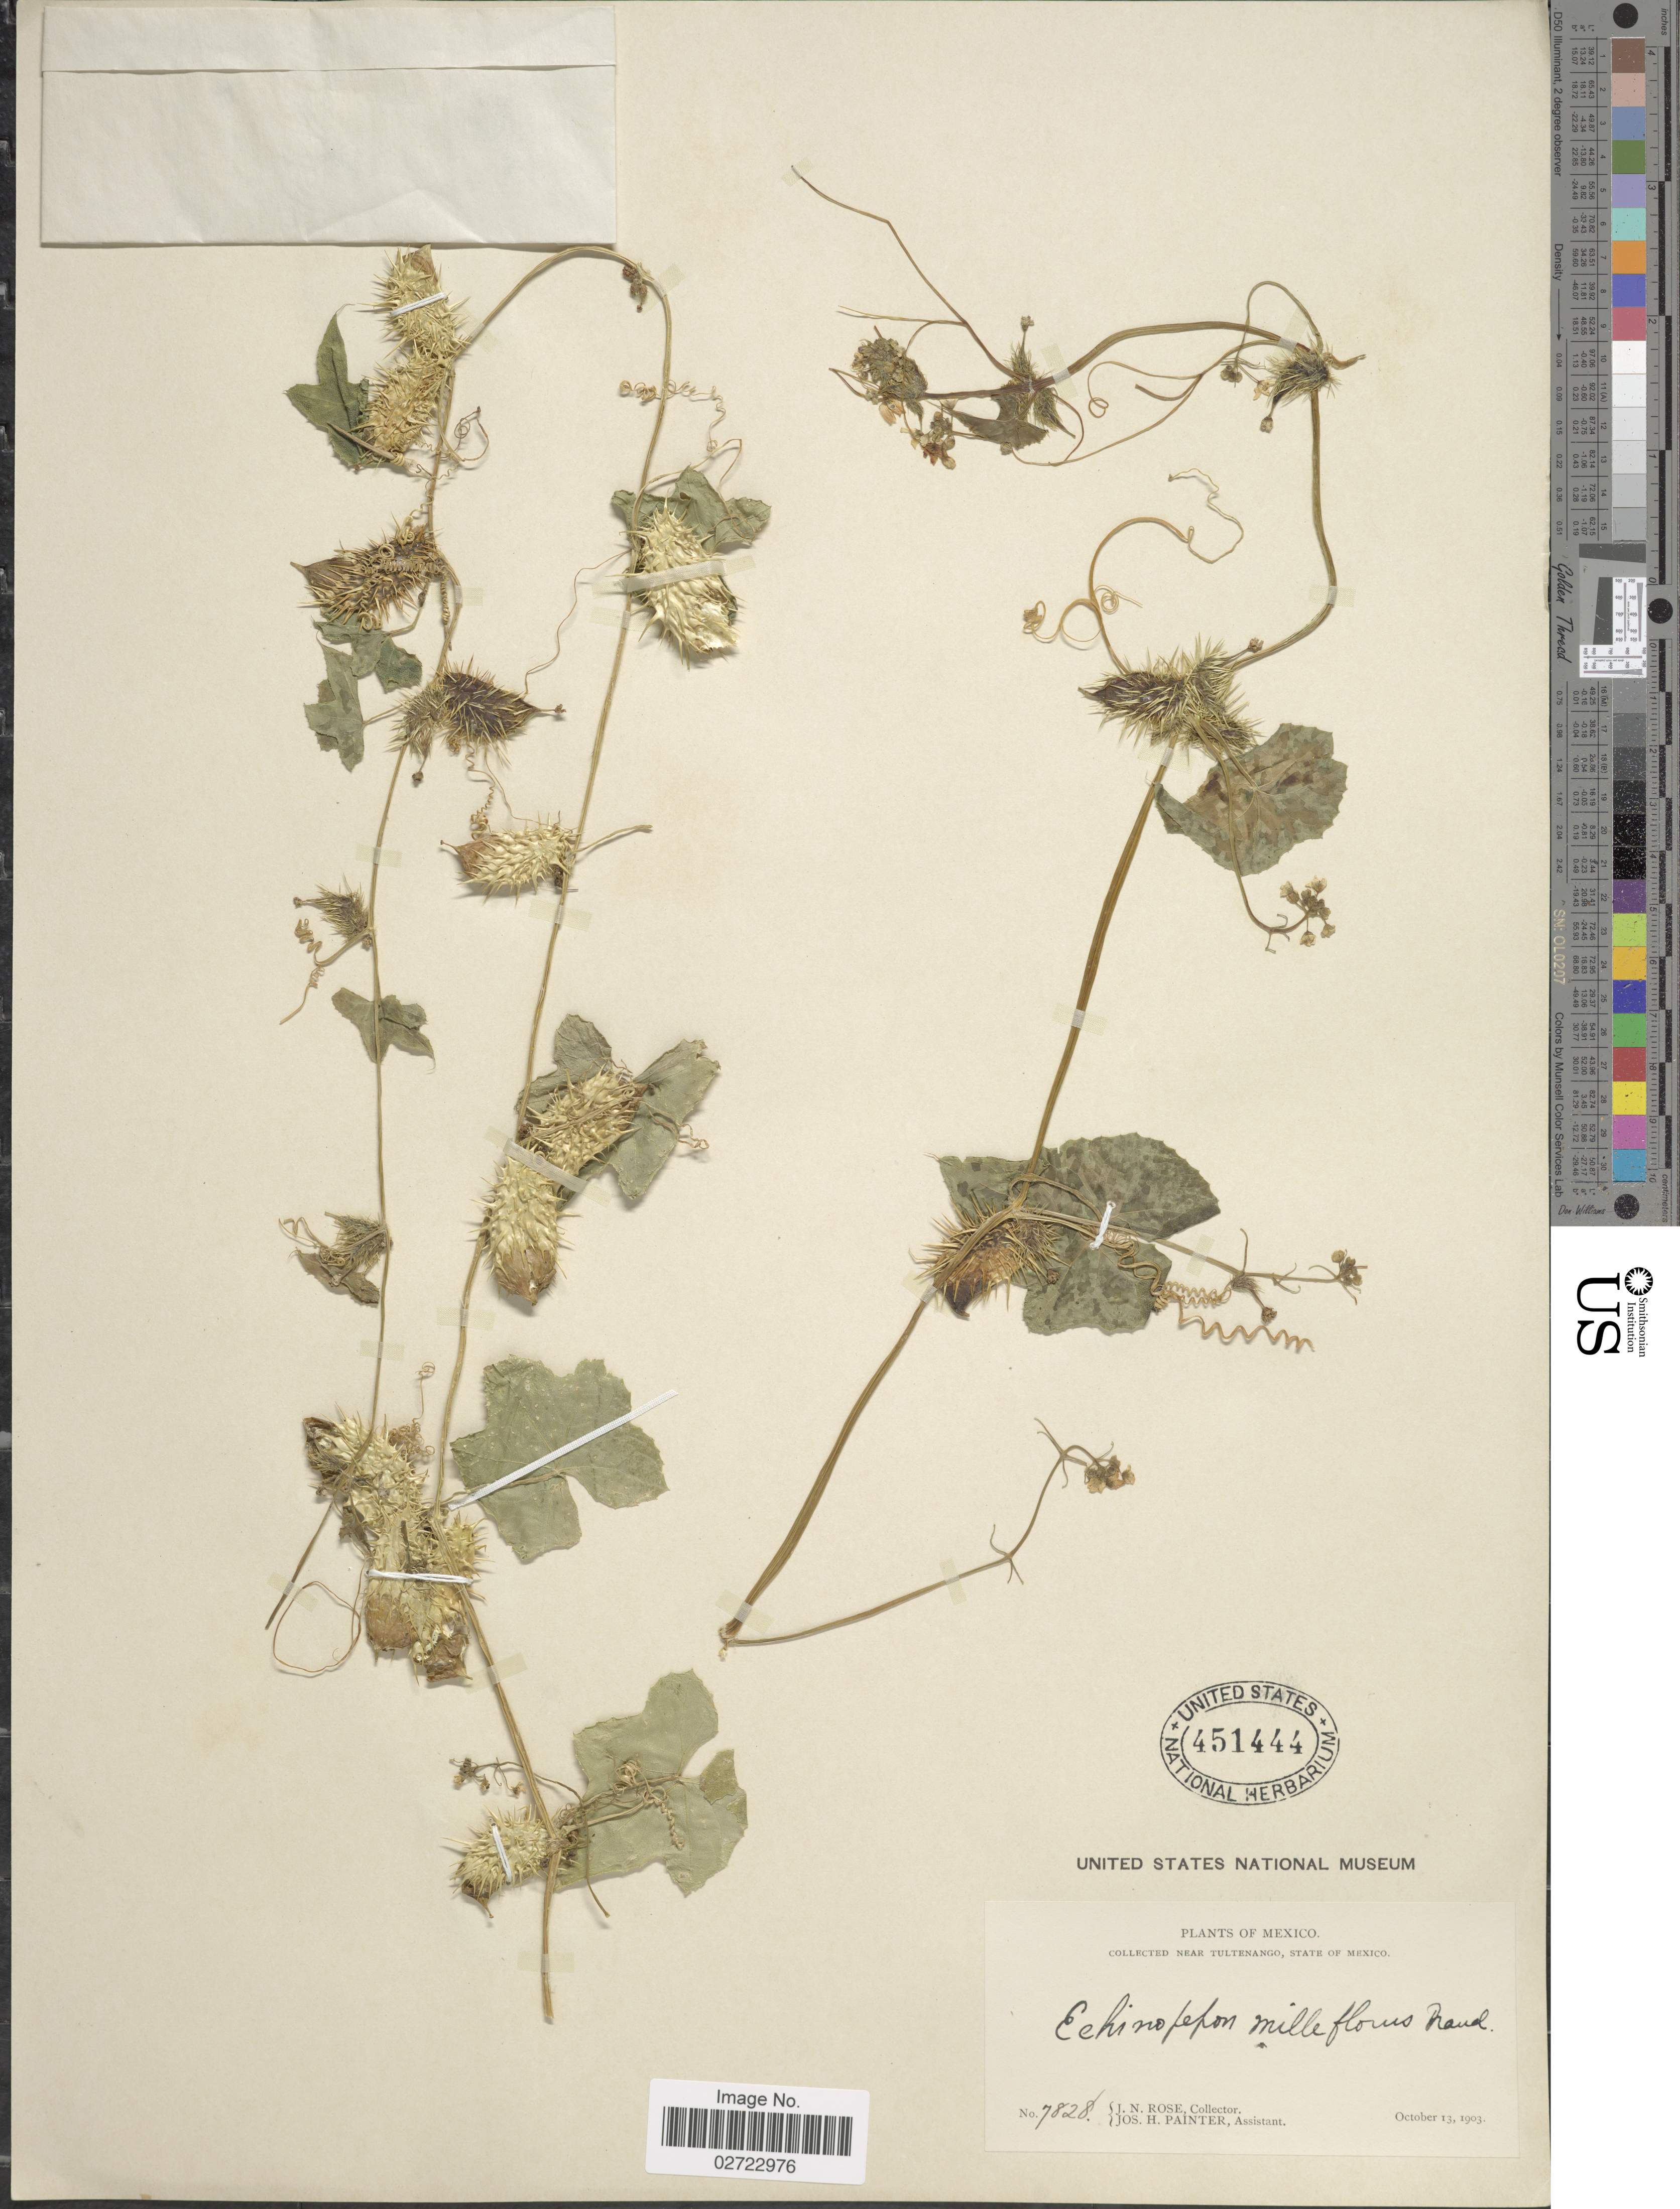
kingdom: Plantae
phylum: Tracheophyta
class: Magnoliopsida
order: Cucurbitales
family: Cucurbitaceae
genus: Echinopepon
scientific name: Echinopepon milleflorus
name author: Naudin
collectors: J. N. Rose & J. H. Painter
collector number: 7828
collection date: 1903-10-13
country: Mexico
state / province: México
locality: Near Tultenango.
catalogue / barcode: US 451444